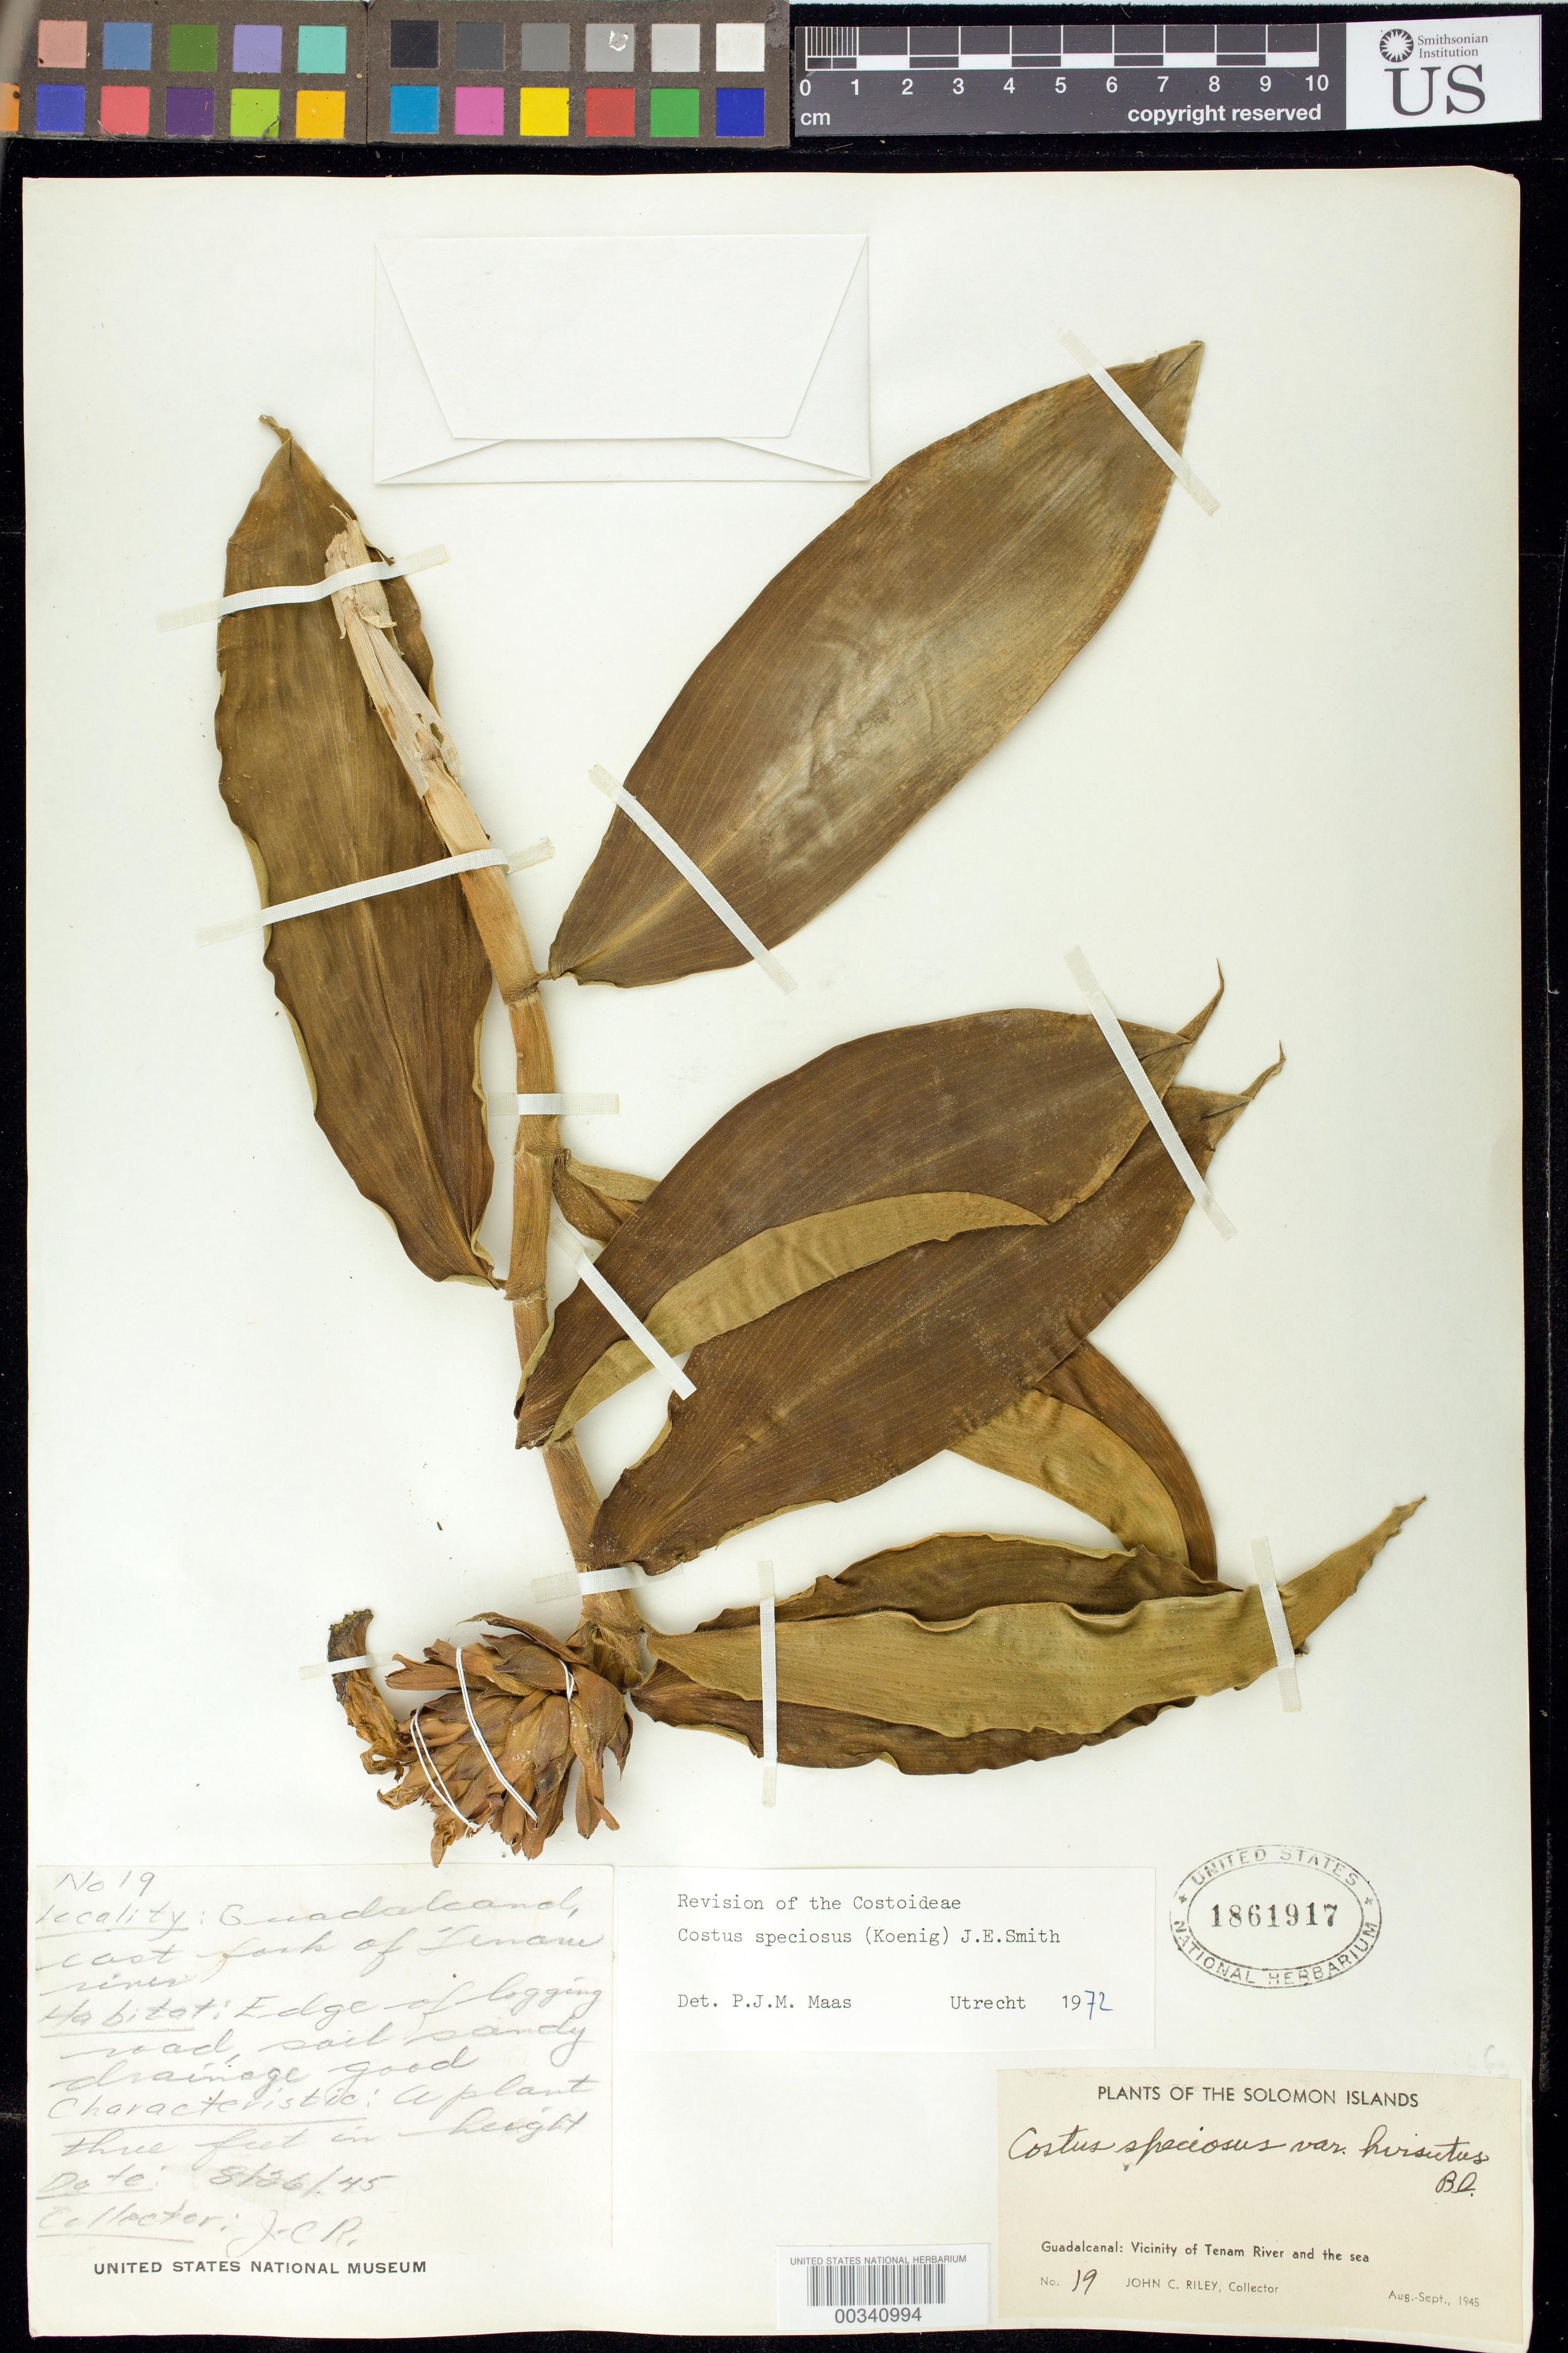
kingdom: Plantae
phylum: Tracheophyta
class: Liliopsida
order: Zingiberales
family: Costaceae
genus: Hellenia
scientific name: Hellenia speciosa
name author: (J. Koenig) S.R. Dutta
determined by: Wagner, W. L., (BOT), Smithsonian Institution - National Museum of Natural History (UNITED STATES)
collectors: J. C. Riley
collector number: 19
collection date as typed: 26 Aug 1945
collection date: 1945-08-26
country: Solomon Islands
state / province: Guadalcanal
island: Guadalcanal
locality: Plants of the solomon islands, guadalcanal: vicinity of tenam river and sea, e fork of tenam river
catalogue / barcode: US 1861917